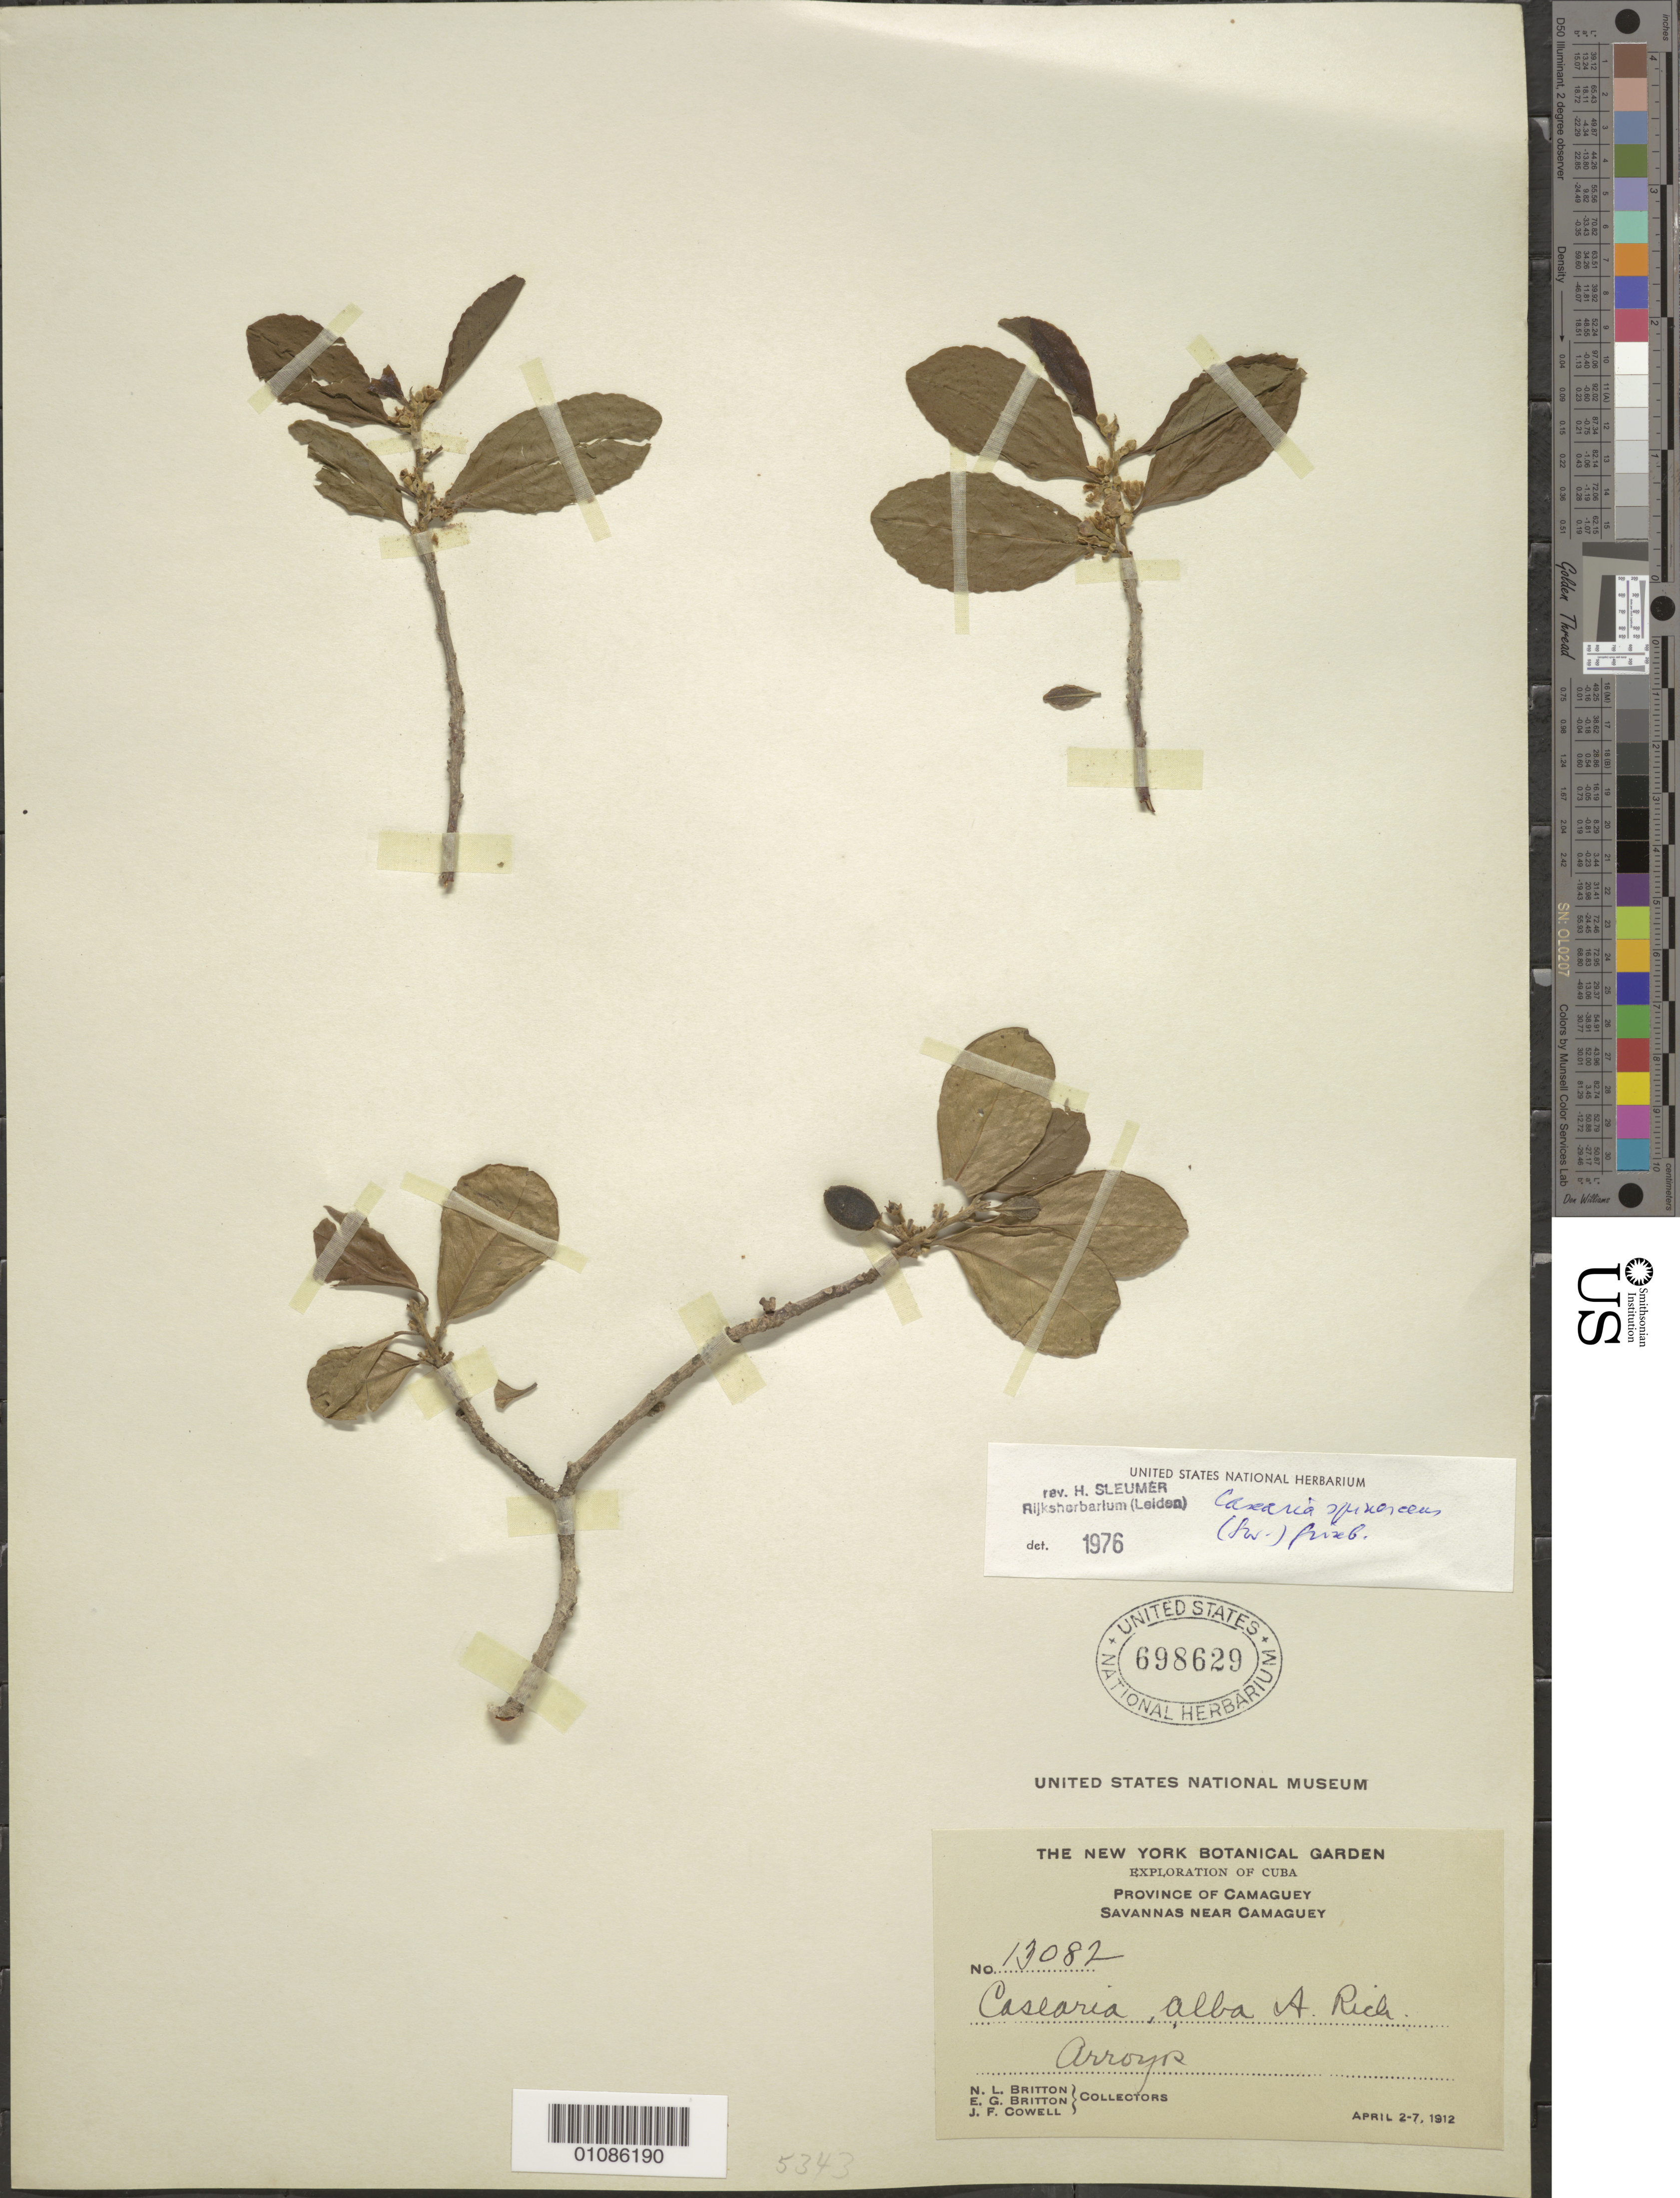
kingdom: Plantae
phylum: Tracheophyta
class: Magnoliopsida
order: Malpighiales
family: Salicaceae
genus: Casearia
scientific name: Casearia alba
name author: A. Rich.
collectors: N. Brigham, E. G. Britton & J. F. Cowell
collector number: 13082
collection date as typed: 02 Apr 1912 to 07 Apr 1912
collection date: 1912-04-02/1912-04-07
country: Cuba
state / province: Camagüey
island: Cuba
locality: Camagüey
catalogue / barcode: US 698629